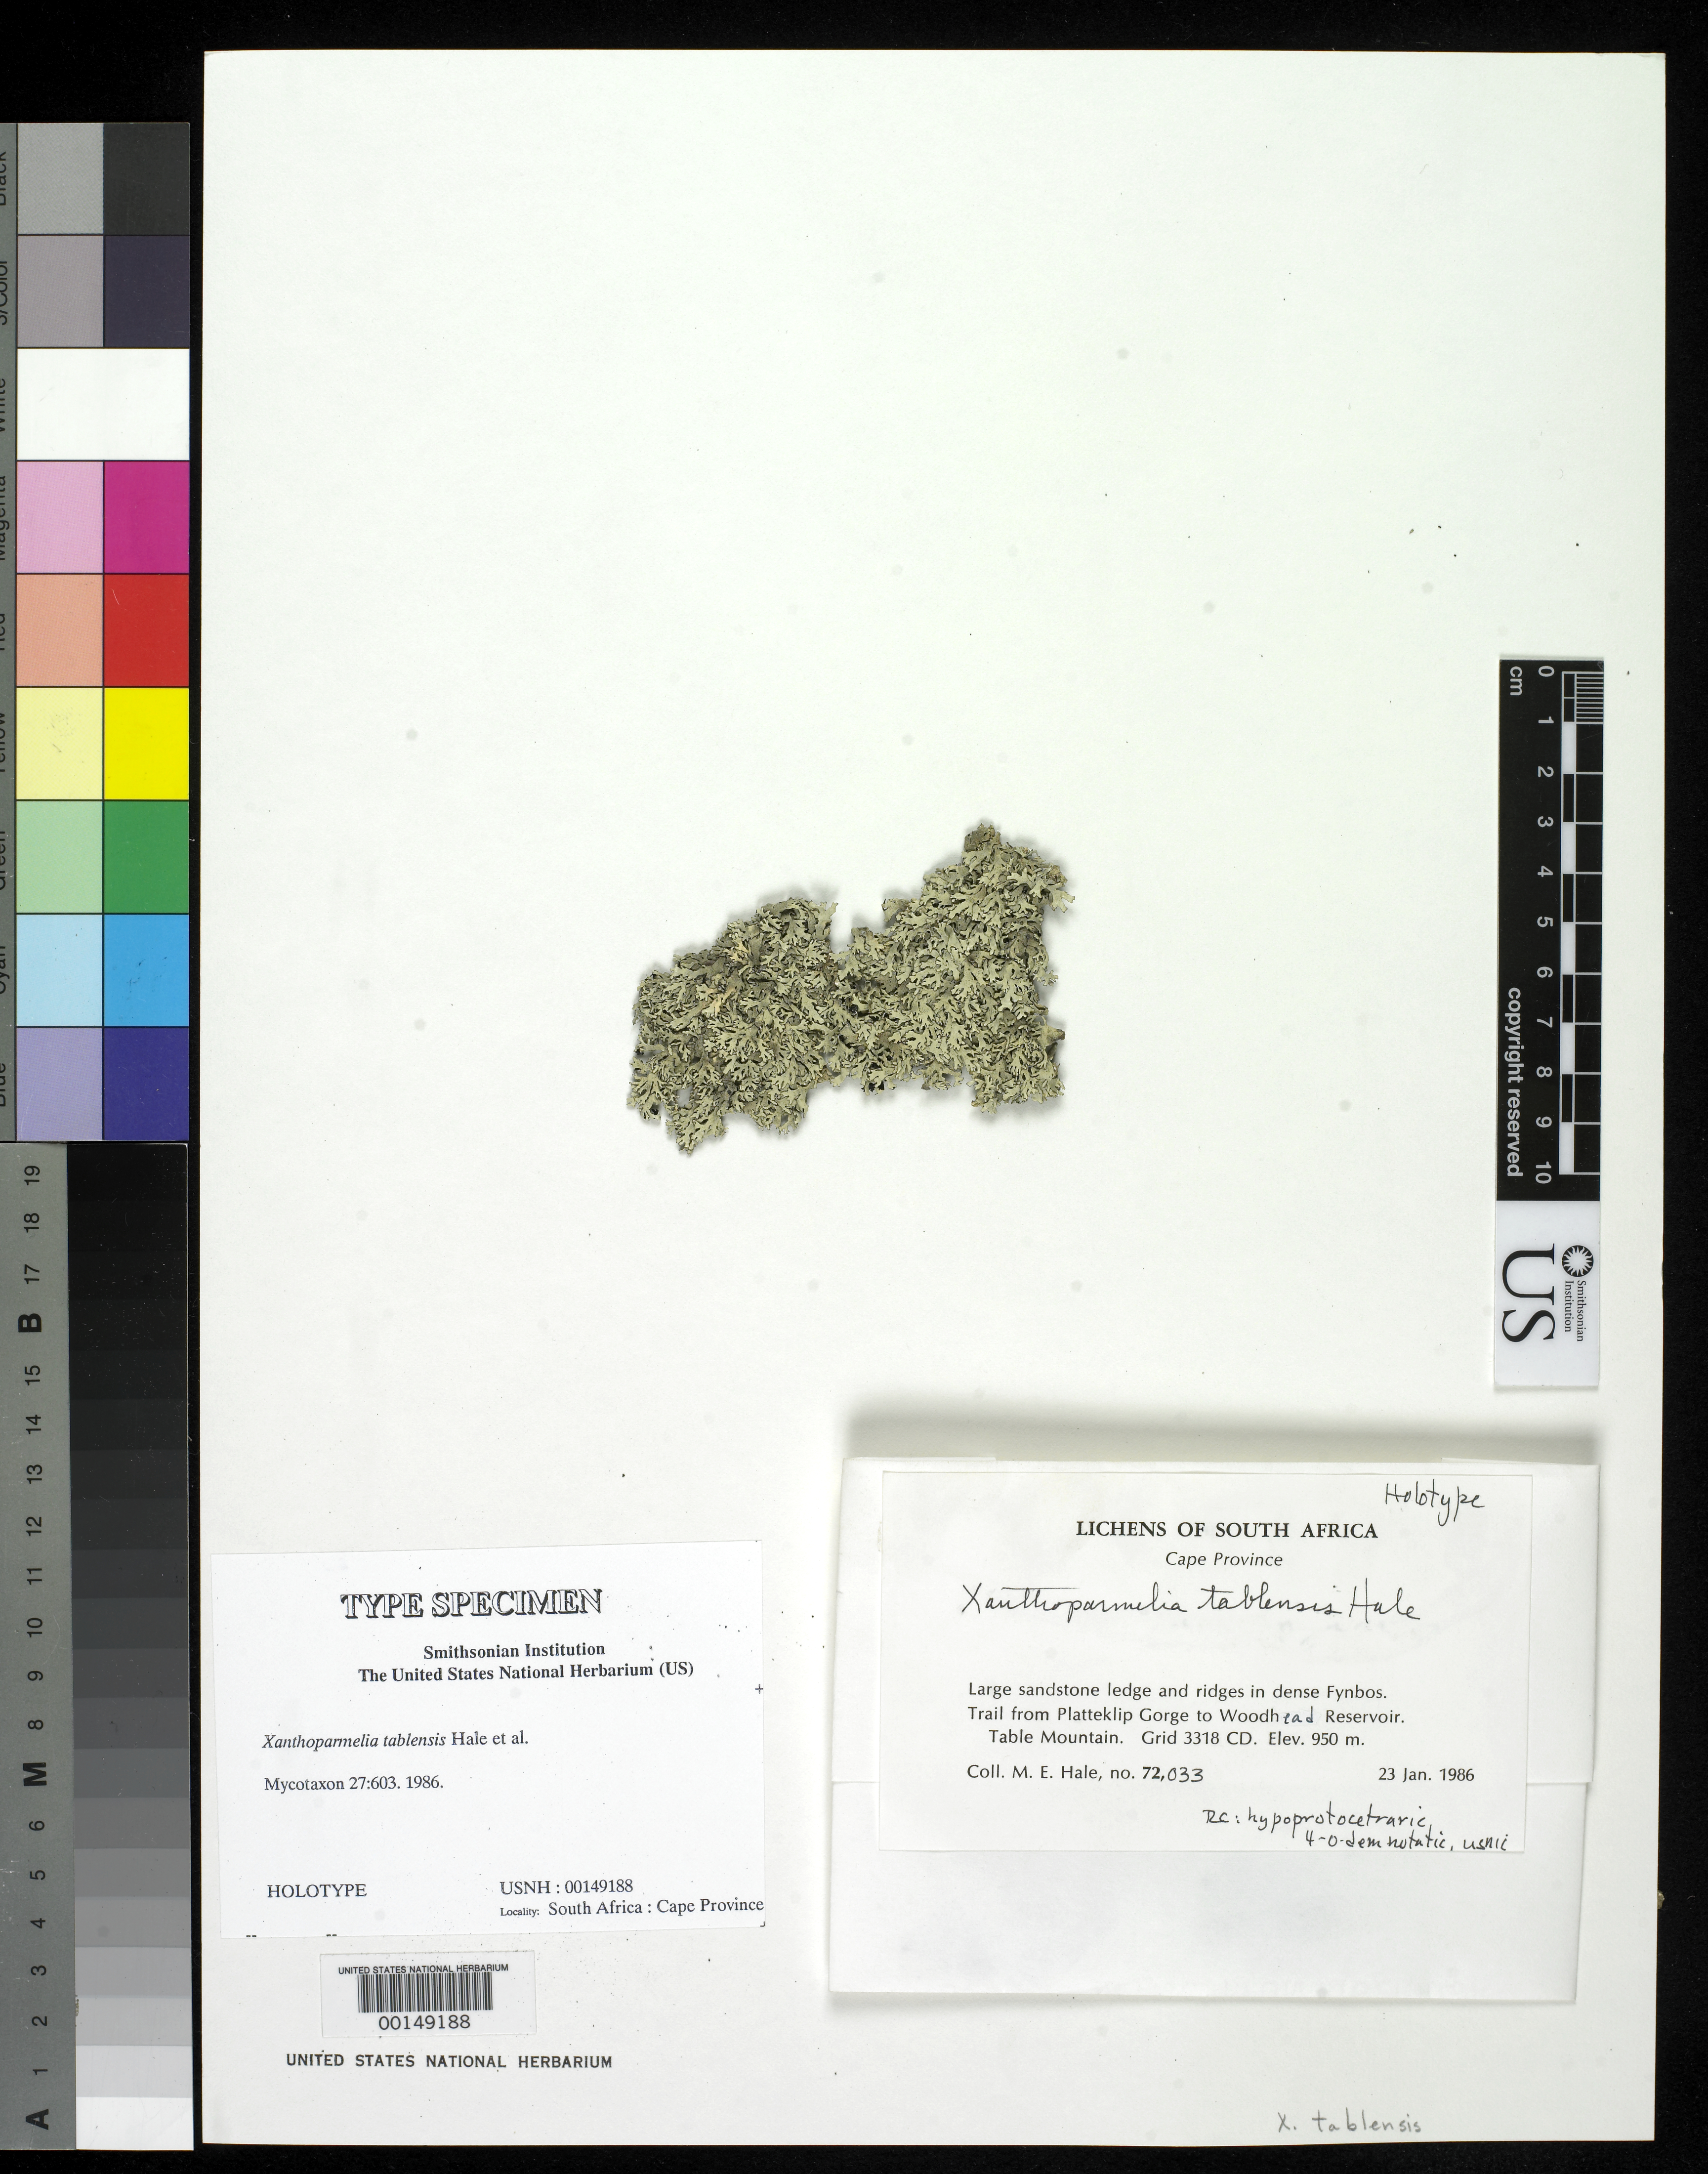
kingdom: Fungi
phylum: Ascomycota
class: Lecanoromycetes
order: Lecanorales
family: Parmeliaceae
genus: Xanthoparmelia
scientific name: Xanthoparmelia tablensis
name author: Hale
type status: Holotype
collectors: M. Hale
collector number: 72033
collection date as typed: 23 Jan 1986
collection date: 1986-01-23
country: South Africa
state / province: Western Cape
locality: Grid 3318 CD, Trail from Platteklip Gorge to Woodhead Reservoir, Table Mountain, sandstone ledge & ridges in dense fynbos.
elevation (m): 950